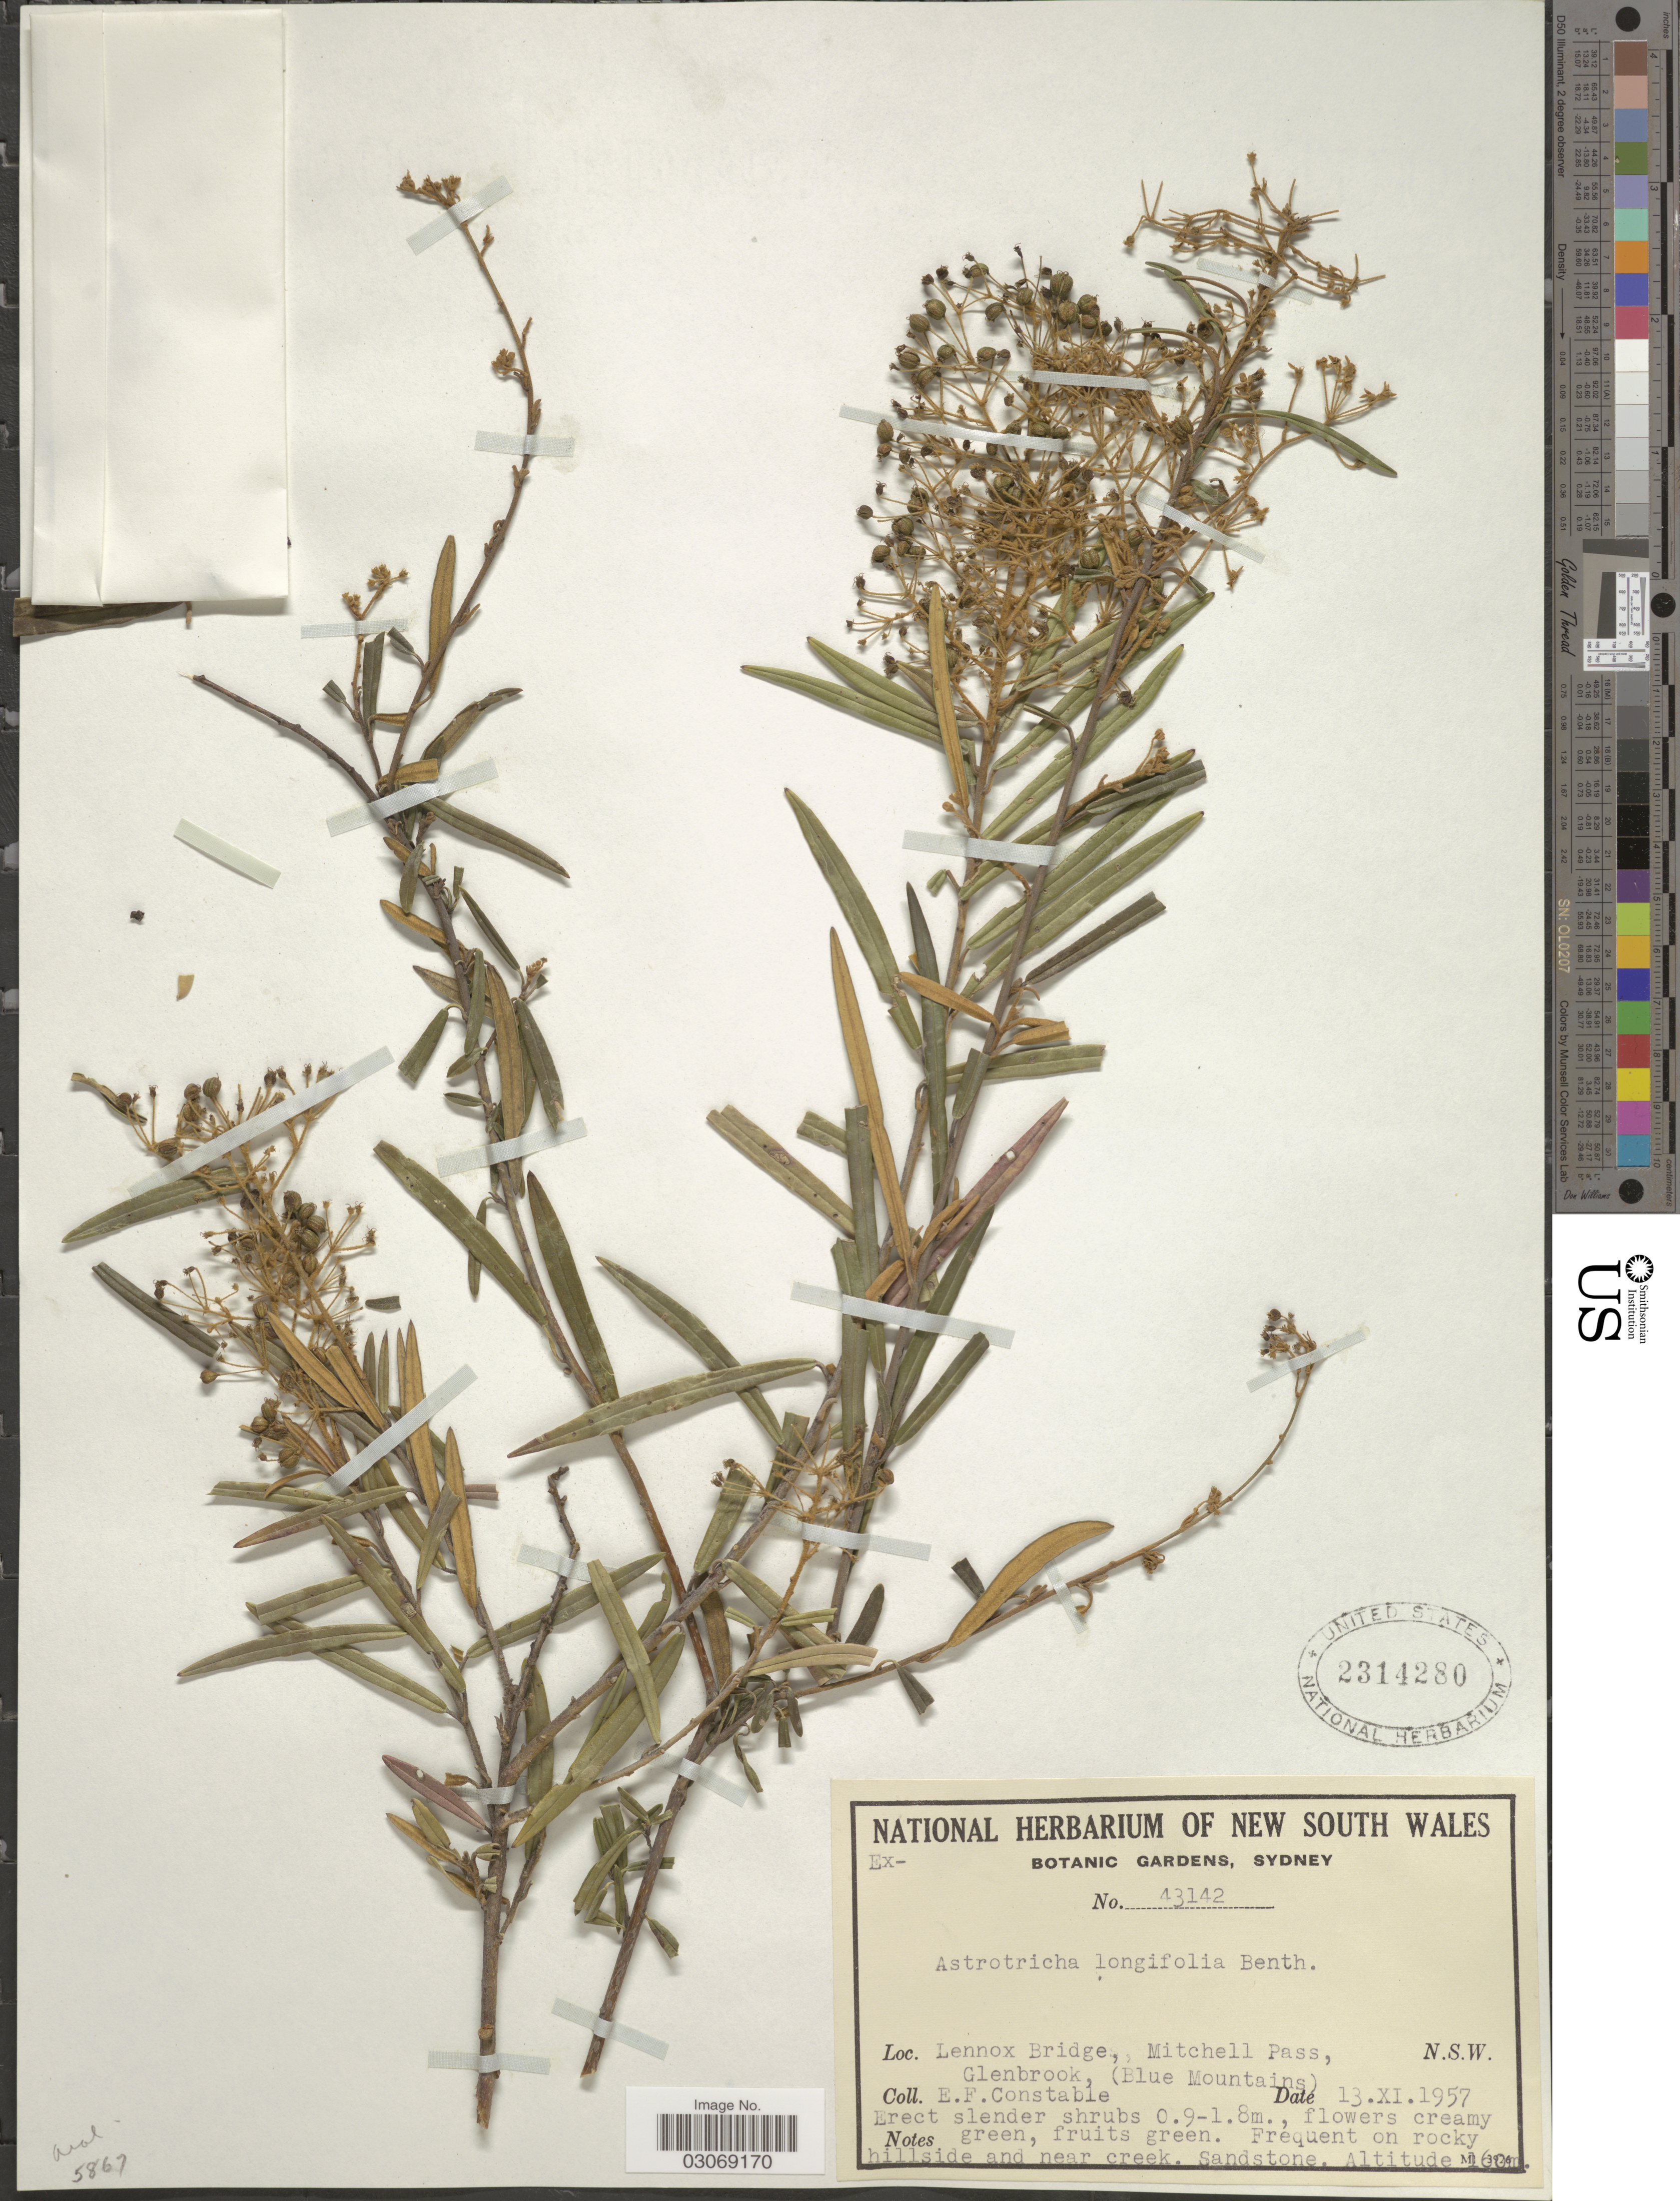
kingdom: Plantae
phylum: Tracheophyta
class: Magnoliopsida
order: Apiales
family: Araliaceae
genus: Astrotricha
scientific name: Astrotricha longifolia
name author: Benth.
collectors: E. F. Constable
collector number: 43142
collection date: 1957-11-13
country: Australia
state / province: New South Wales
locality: Lennox Bridge, Mitchell Pass, Glenbrook, (Blue Mountains).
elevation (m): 160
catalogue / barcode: US 2314280